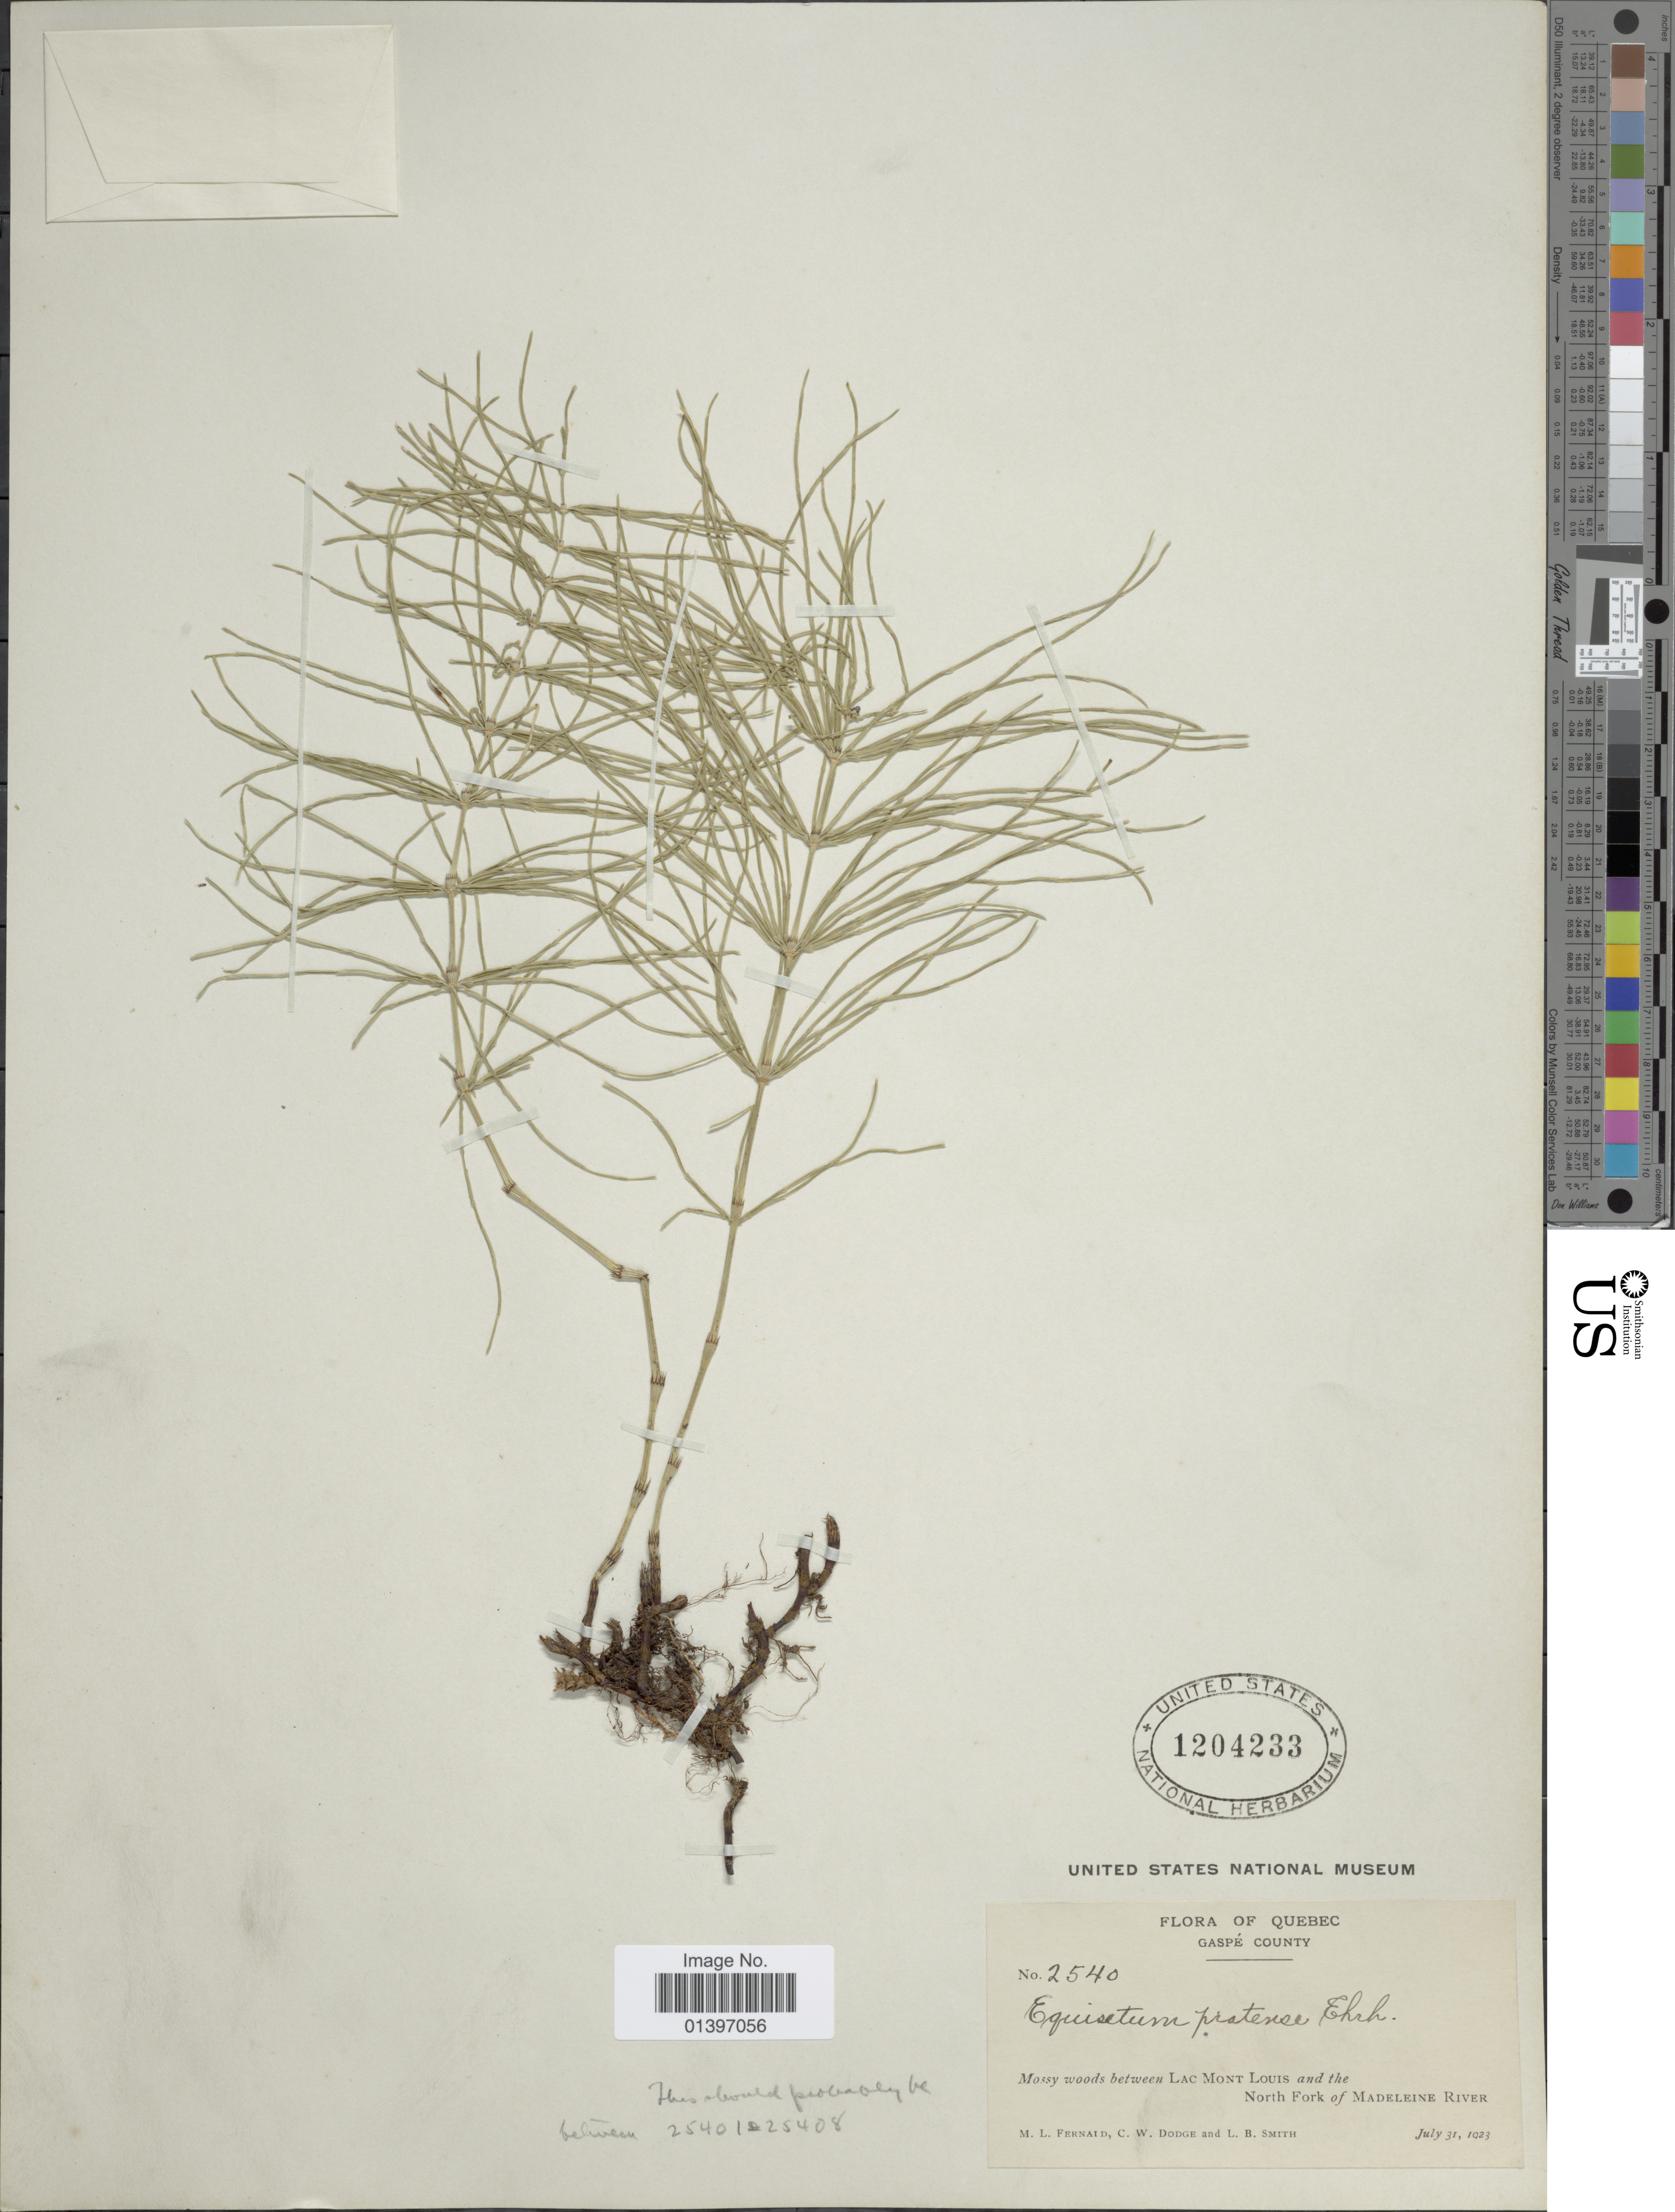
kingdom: Plantae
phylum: Tracheophyta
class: Polypodiopsida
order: Equisetales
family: Equisetaceae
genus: Equisetum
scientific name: Equisetum pratense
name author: Ehrh.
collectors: M. L. Fernald, C. Dodge & L. Smith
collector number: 2540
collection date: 1923-07-31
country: Canada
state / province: Quebec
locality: Gaspé County, Mossy woods between Lac Mont Louis and the North Fork of Madeleine River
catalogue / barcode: US 1204233